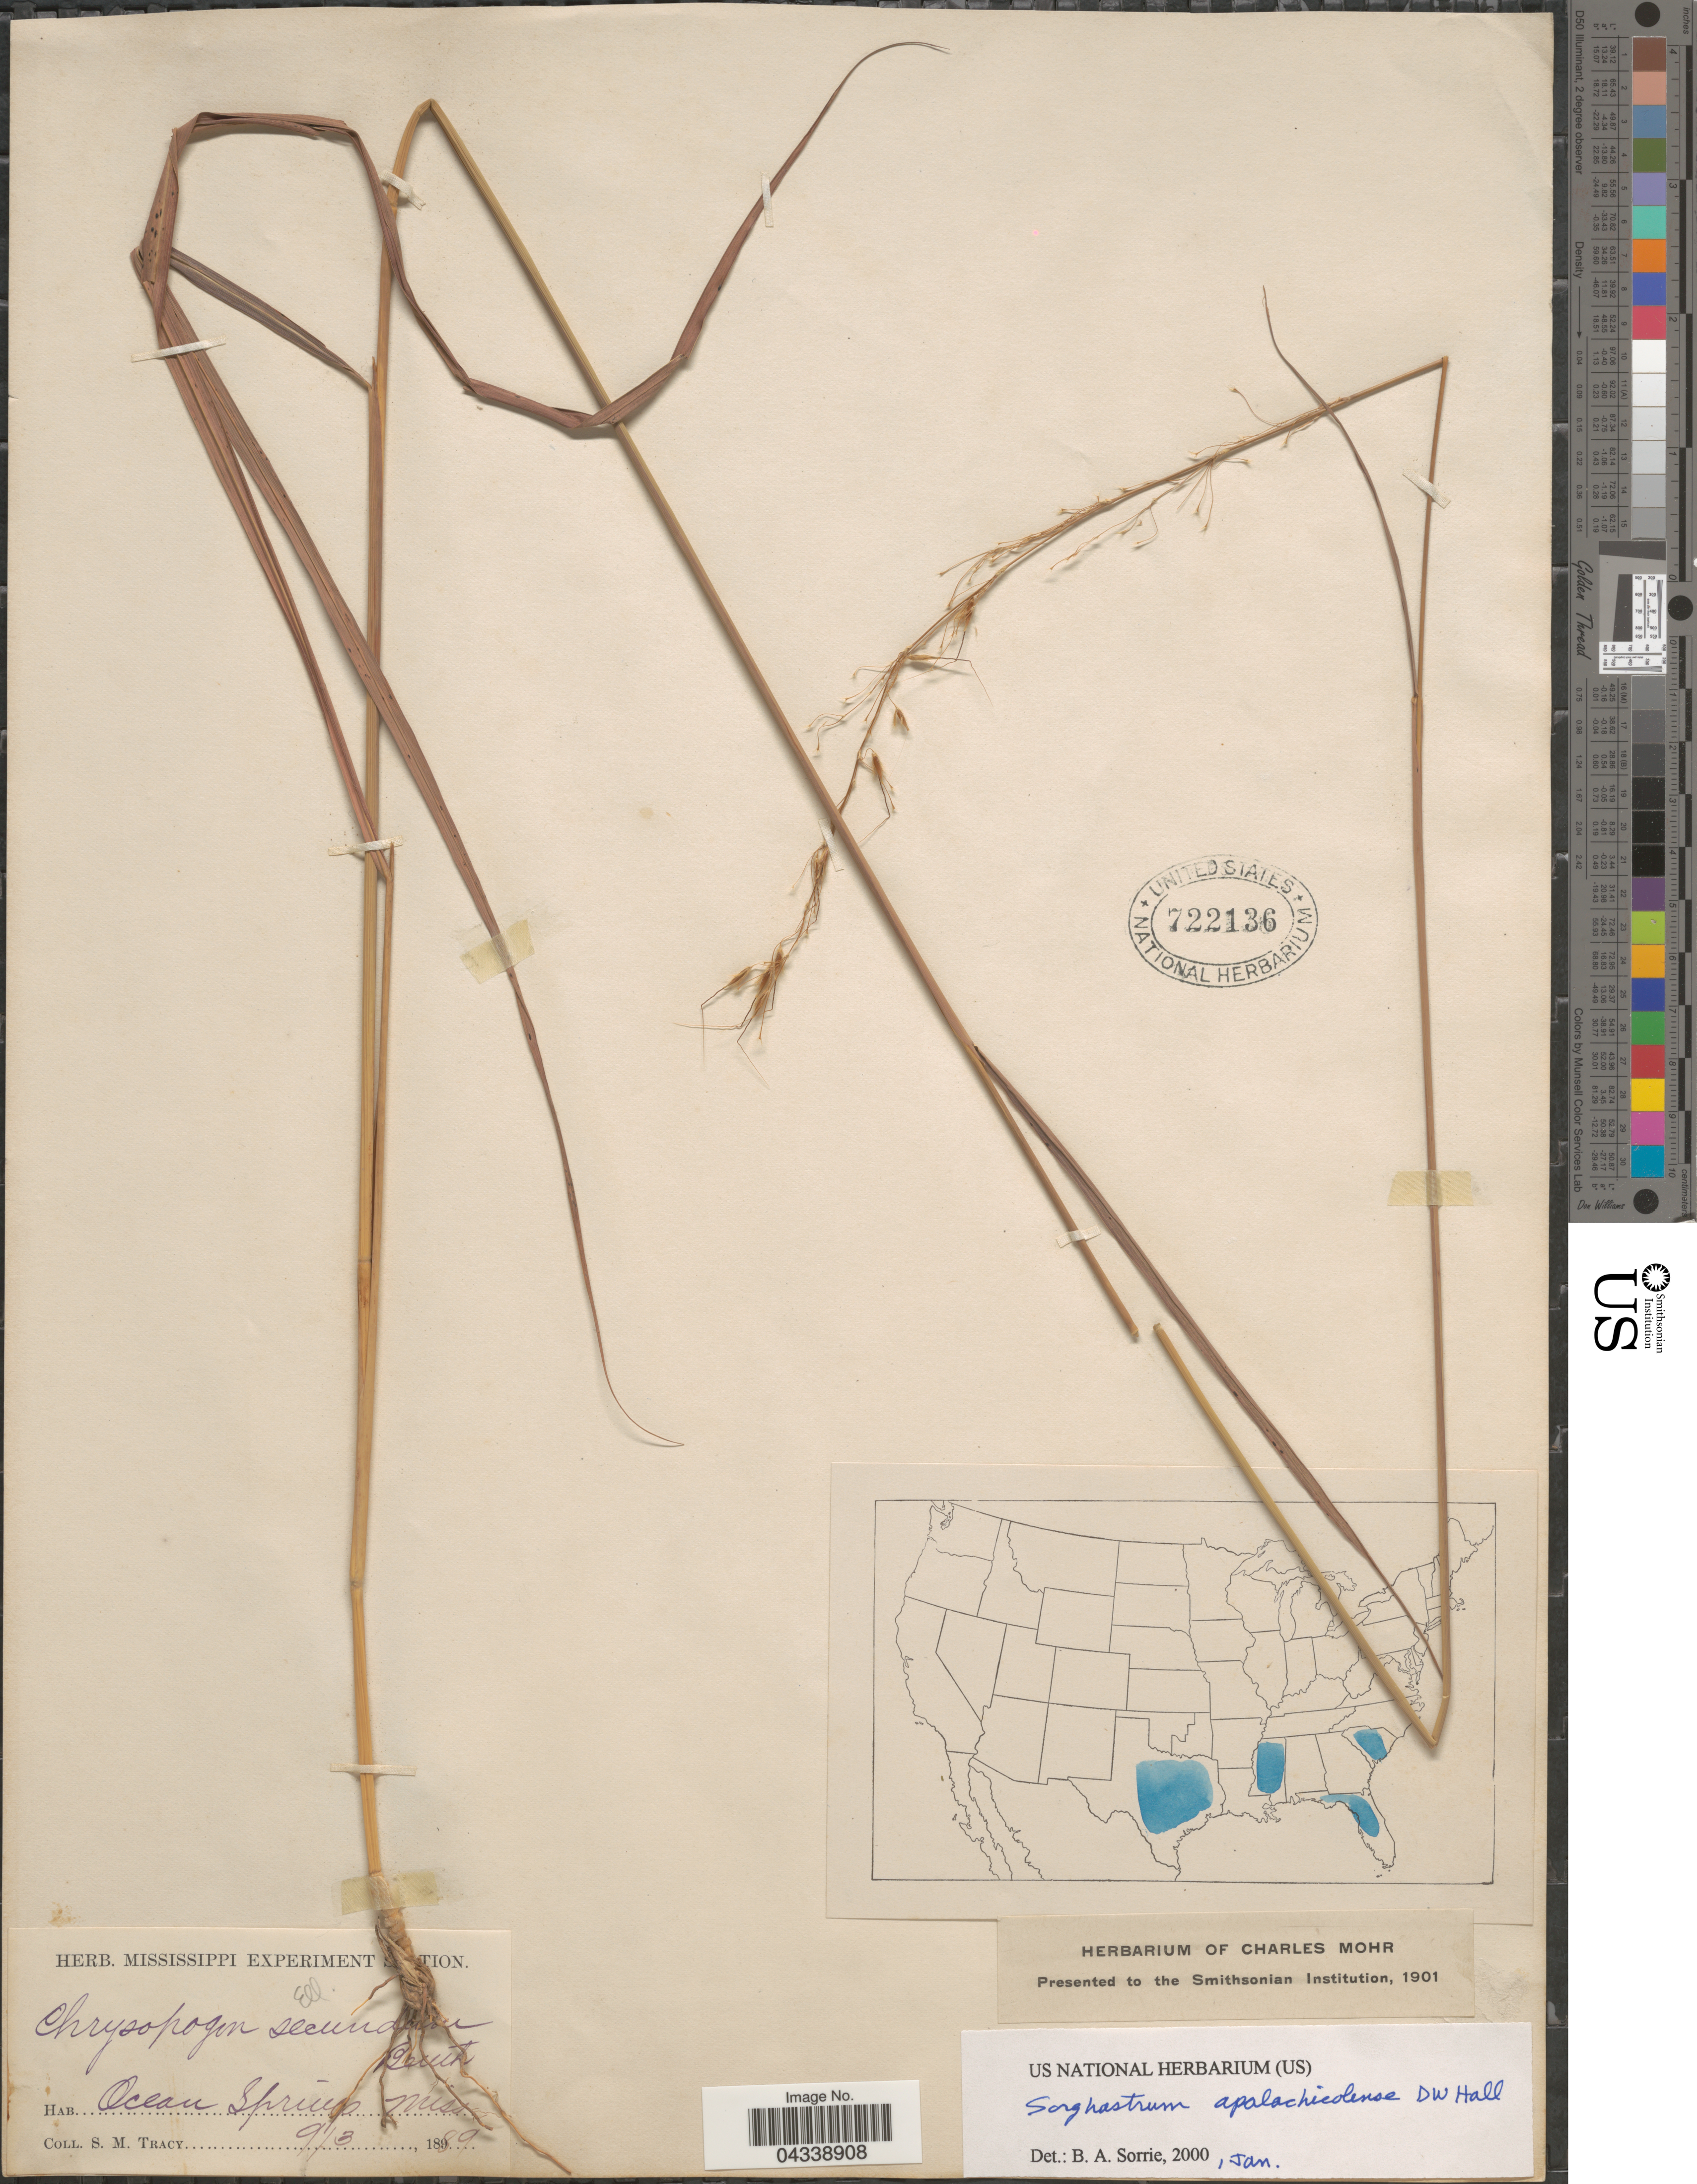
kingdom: Plantae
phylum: Tracheophyta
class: Liliopsida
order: Poales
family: Poaceae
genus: Sorghastrum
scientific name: Sorghastrum elliottii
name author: (C. Mohr) Nash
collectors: S. M. Tracy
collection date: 1889-09-03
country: United States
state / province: Mississippi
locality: Ocean Springs.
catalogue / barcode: US 722136